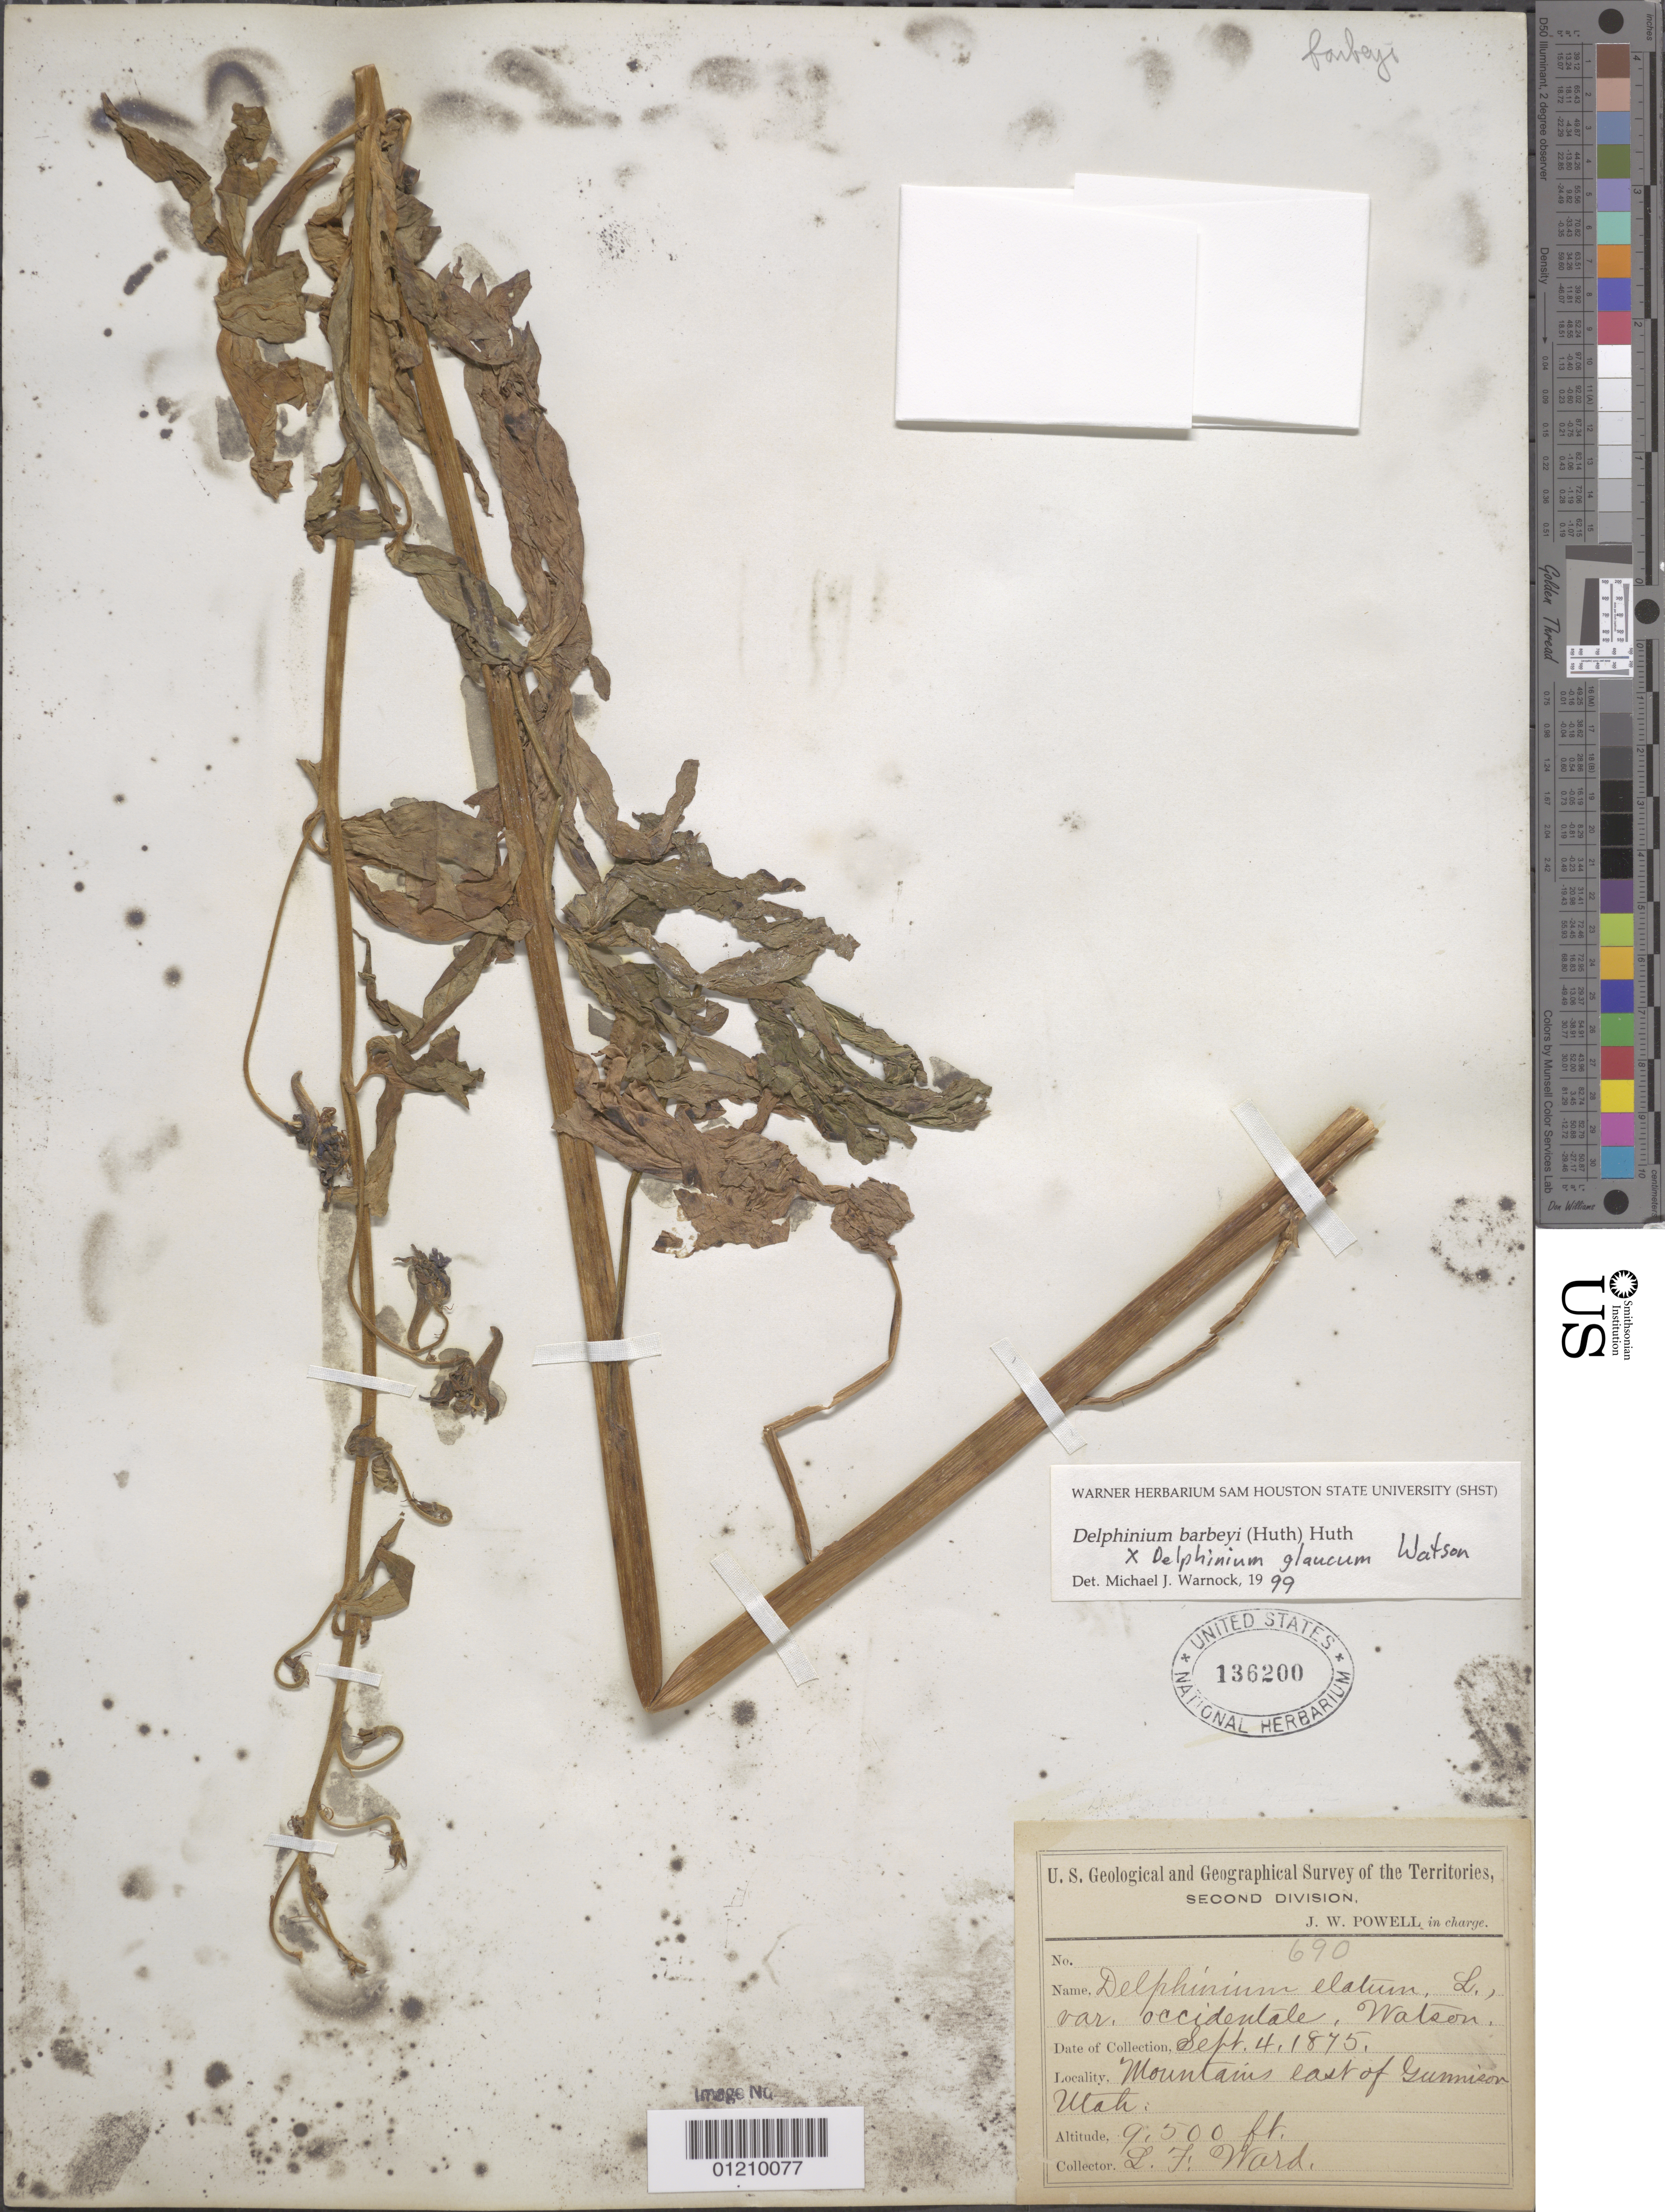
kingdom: Plantae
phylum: Tracheophyta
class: Magnoliopsida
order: Ranunculales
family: Ranunculaceae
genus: Delphinium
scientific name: Delphinium barbeyi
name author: (Huth) Huth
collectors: L. F. Ward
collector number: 690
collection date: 1875-09-04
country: United States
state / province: Utah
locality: Mountains east of Gunnison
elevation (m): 2896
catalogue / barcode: US 136200